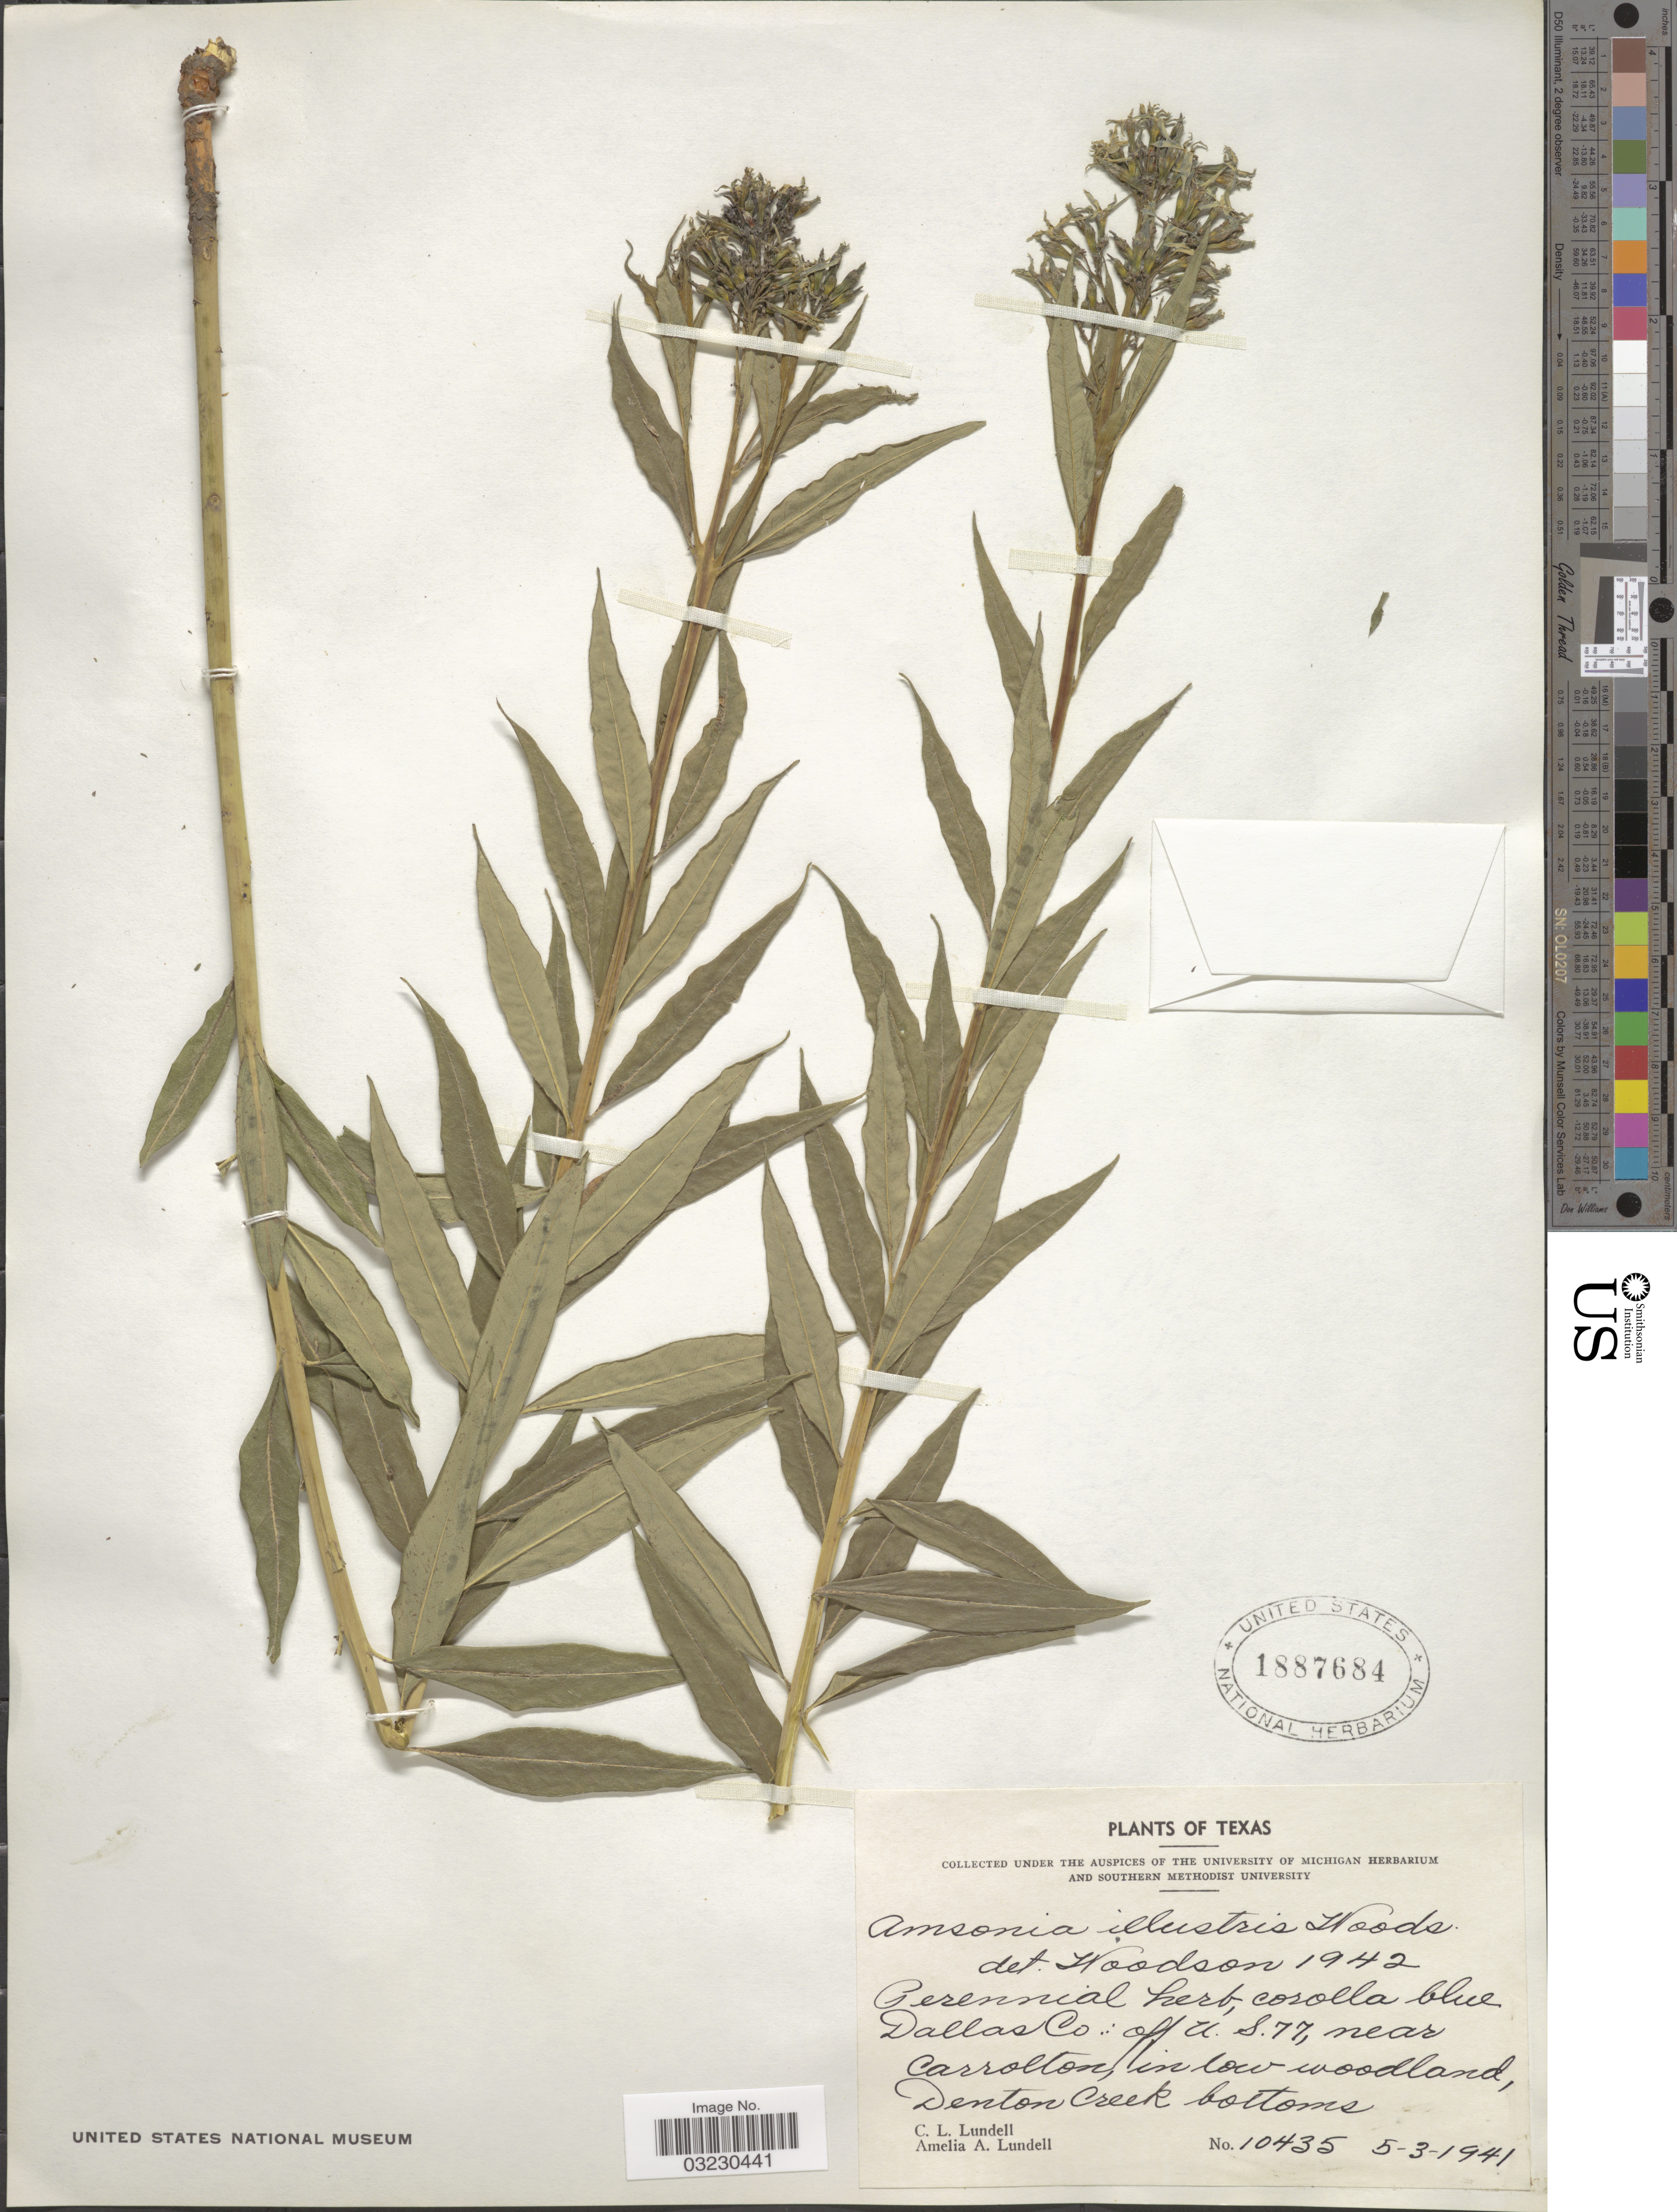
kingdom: Plantae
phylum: Tracheophyta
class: Magnoliopsida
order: Gentianales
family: Apocynaceae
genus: Amsonia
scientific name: Amsonia illustris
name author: Woodson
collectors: C. L. Lundell & A. A. Lundell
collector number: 10435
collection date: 1941-03-05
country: United States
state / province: Texas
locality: Dallas Co.: off U.S. 77, near Carrolton, in low woodland, Denton Creek bottoms.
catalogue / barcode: US 1887684